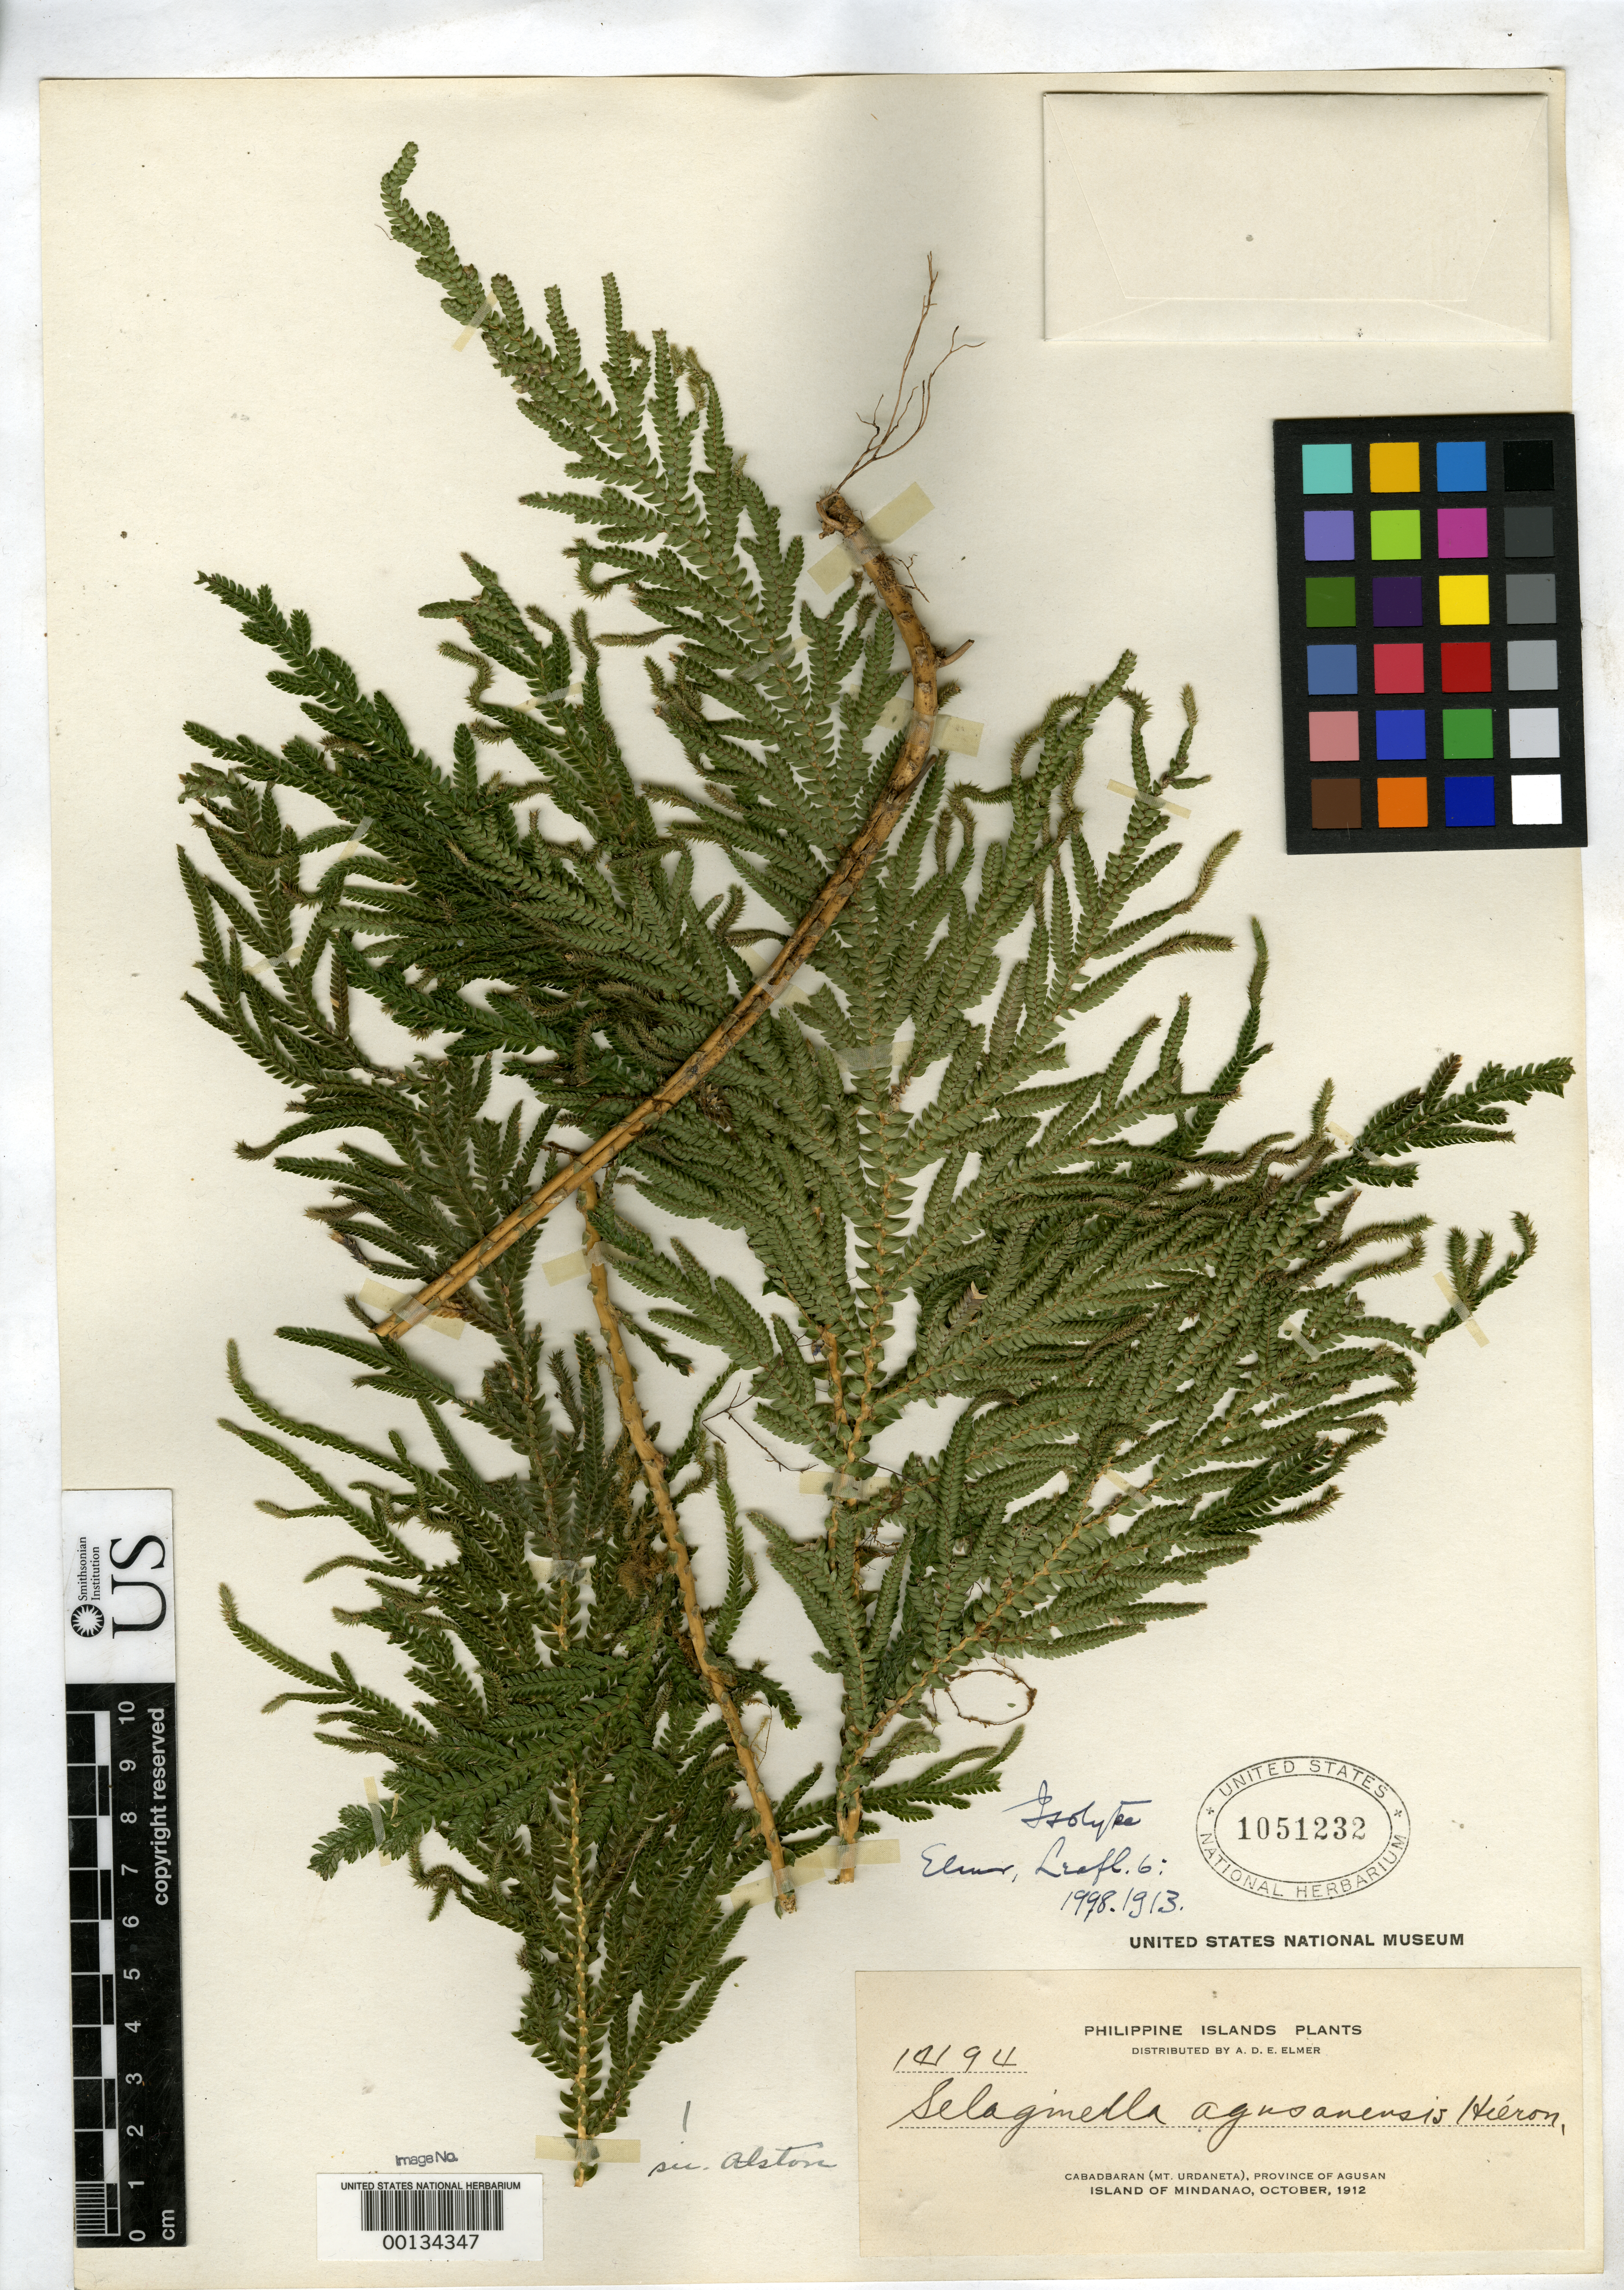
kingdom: Plantae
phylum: Tracheophyta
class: Lycopodiopsida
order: Selaginellales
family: Selaginellaceae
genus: Selaginella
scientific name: Selaginella agusanensis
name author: Hieron. in Elmer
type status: Isotype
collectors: A. D. E. Elmer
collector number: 14194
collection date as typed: Oct 1912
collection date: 1912-10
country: Philippines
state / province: Caraga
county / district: Agusan del Norte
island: Mindanao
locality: Cabadbaran, Mt. Urdaneta.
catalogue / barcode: US 1051232